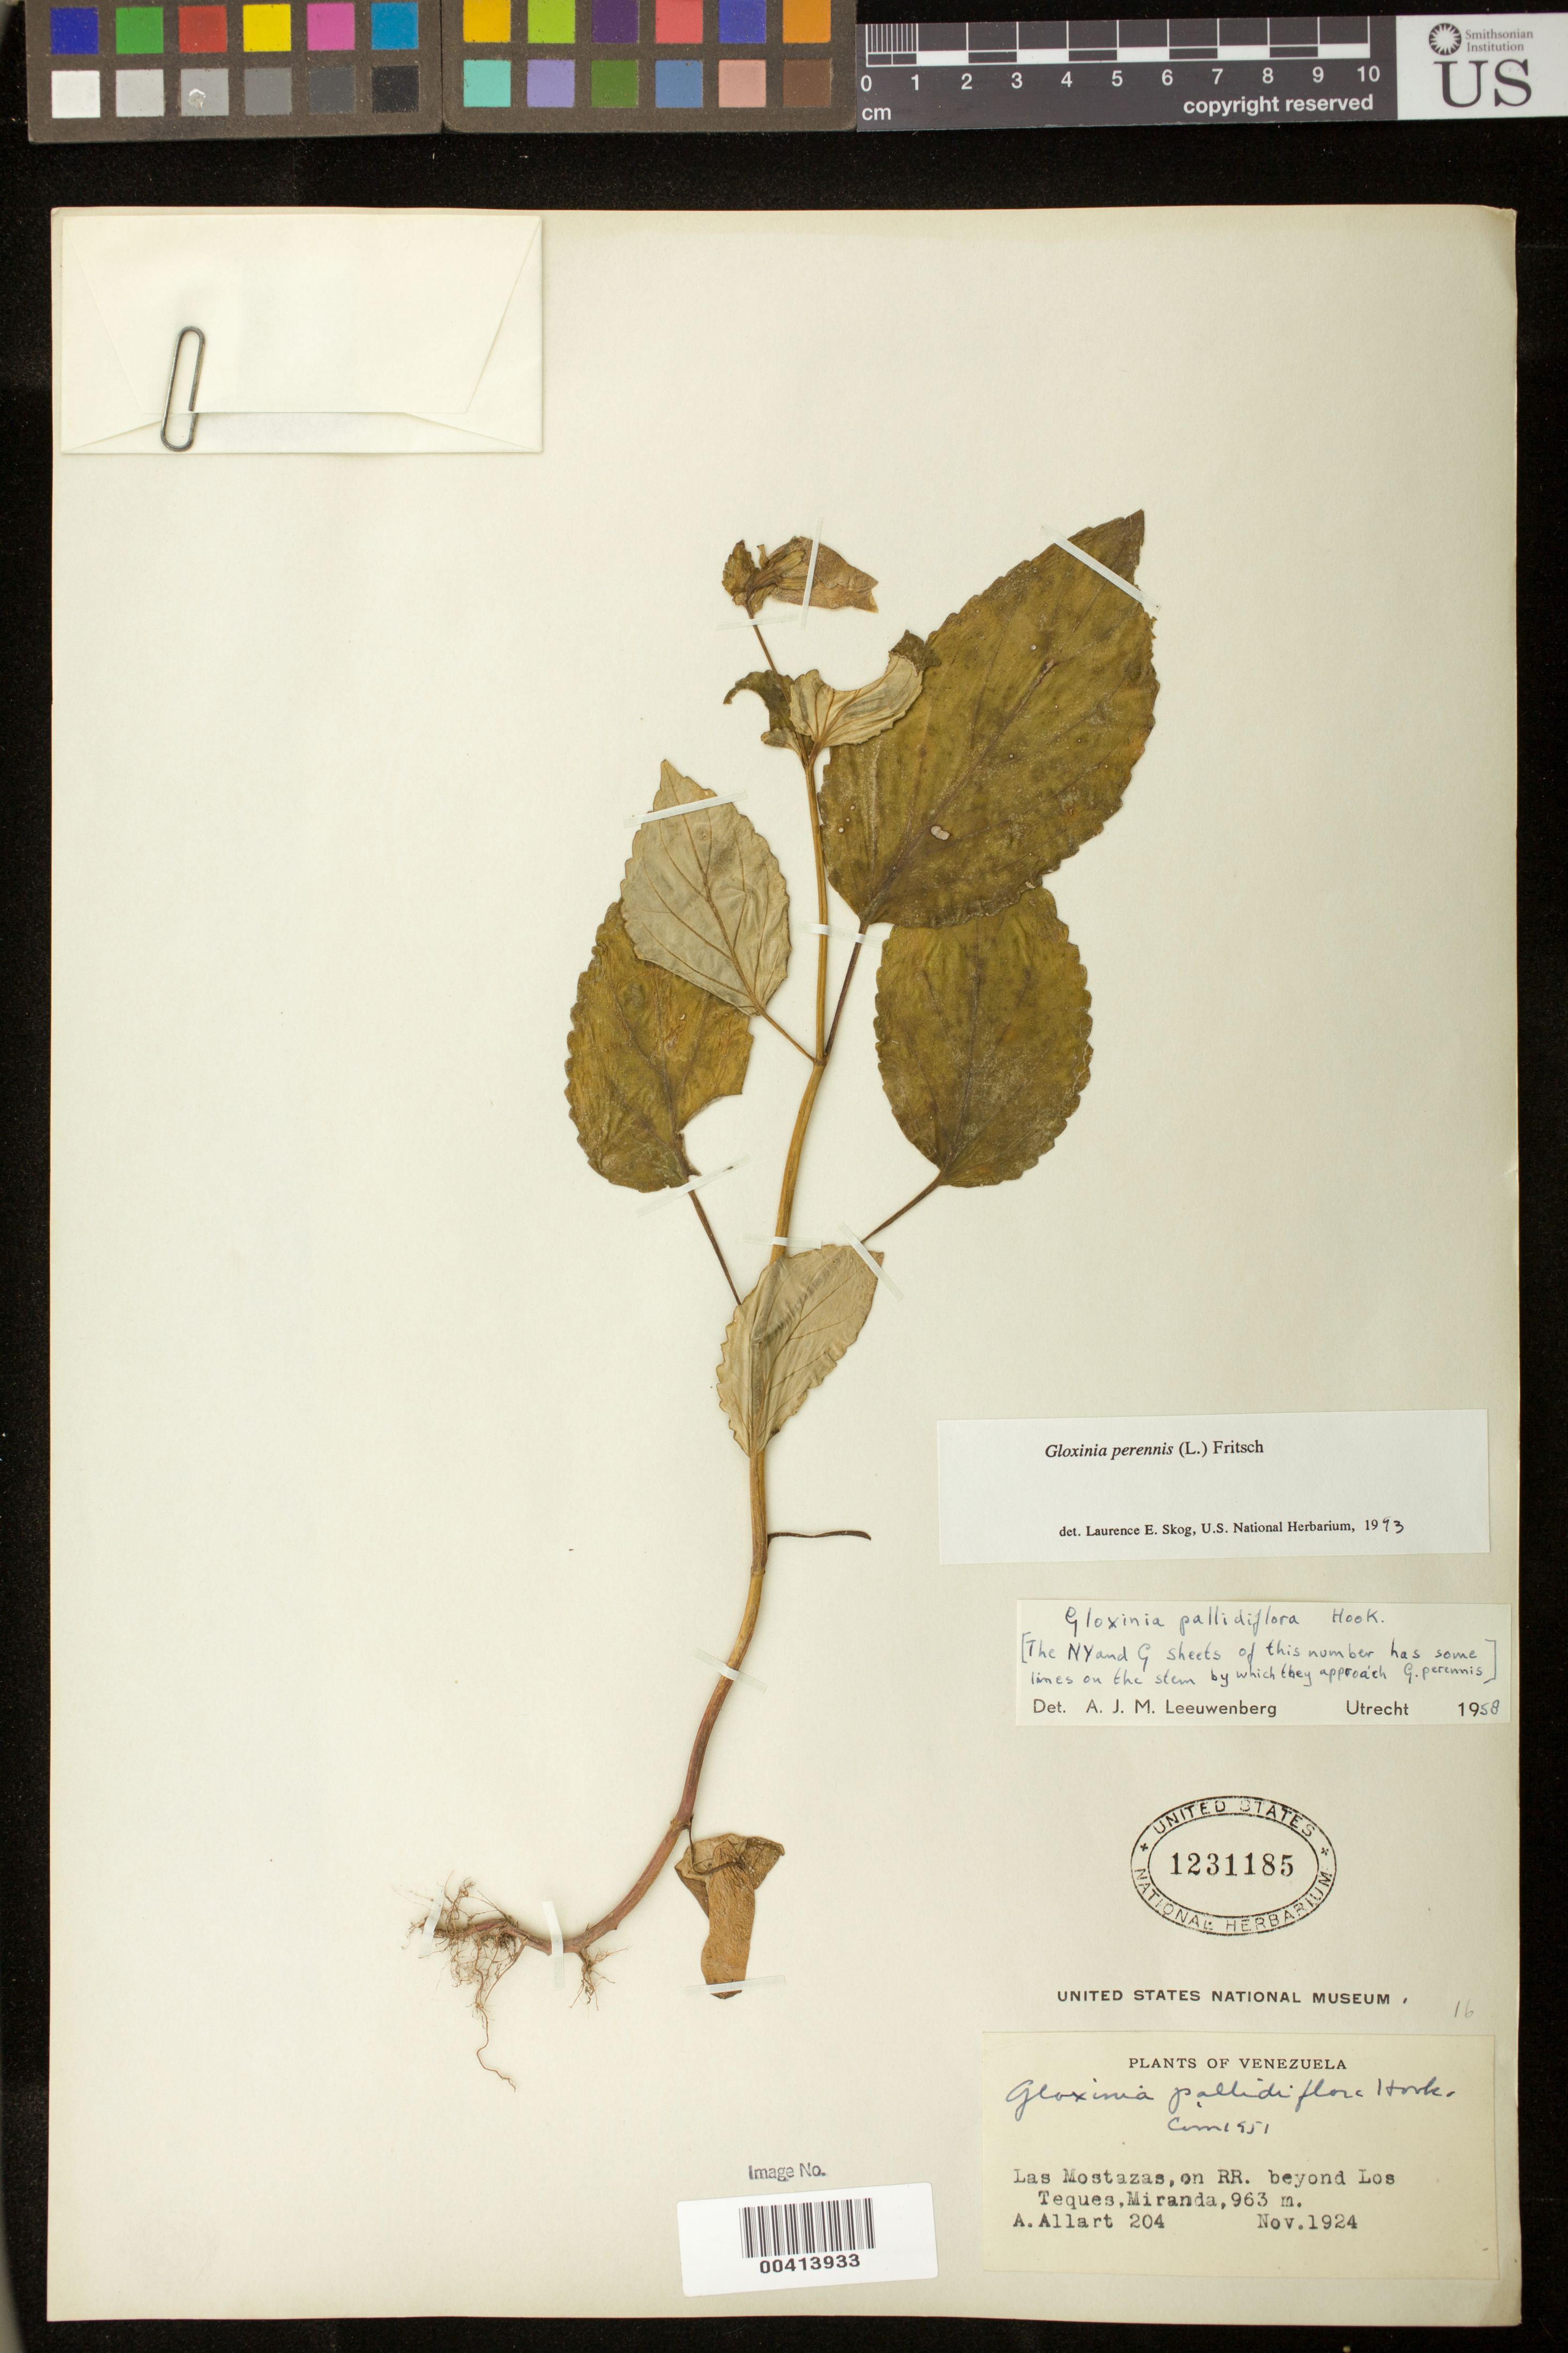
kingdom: Plantae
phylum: Tracheophyta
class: Magnoliopsida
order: Lamiales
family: Gesneriaceae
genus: Gloxinia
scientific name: Gloxinia perennis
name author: (L.) Fritsch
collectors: A. Allart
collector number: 204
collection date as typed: Nov 1924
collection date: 1924-11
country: Venezuela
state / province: Miranda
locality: Las Mostazas, on RR, beyond Los Teques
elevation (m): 963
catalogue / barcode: US 1231185